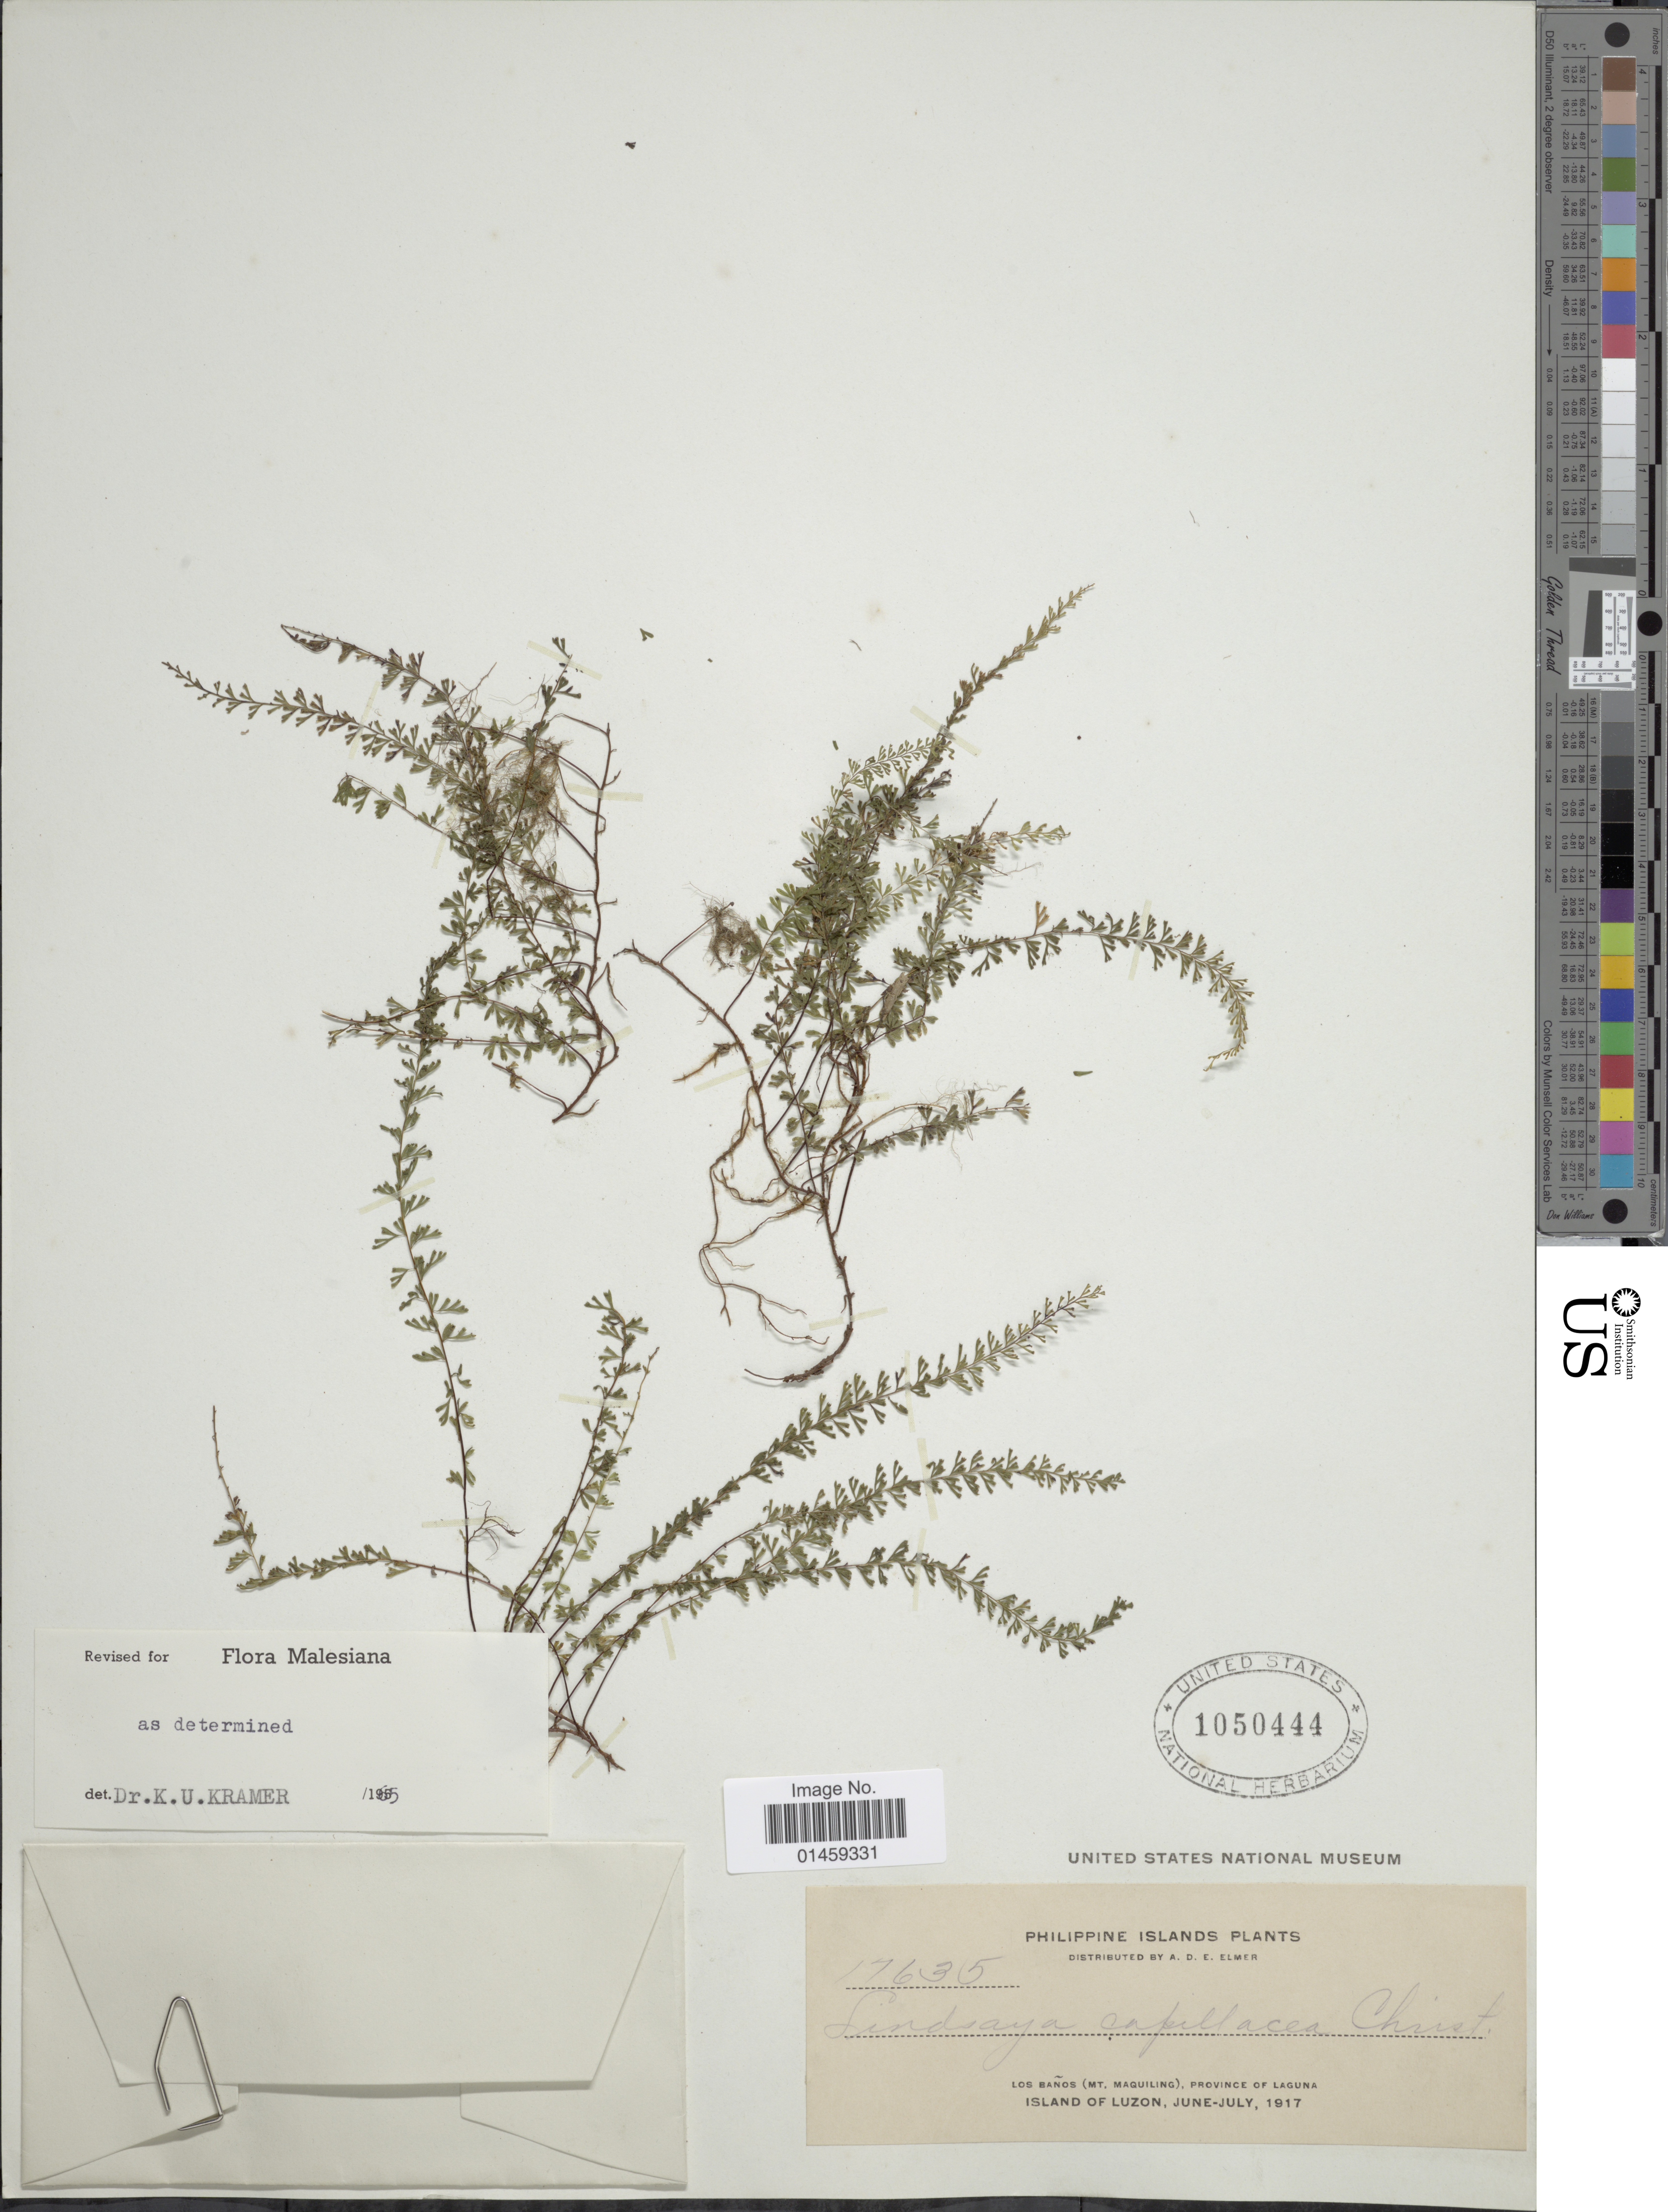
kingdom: Plantae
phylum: Tracheophyta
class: Polypodiopsida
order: Polypodiales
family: Lindsaeaceae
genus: Lindsaea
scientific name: Lindsaea capillacea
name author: Christ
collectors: A. D. E. Elmer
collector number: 17635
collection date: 1917-06/1917-07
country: Philippines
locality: Los Banos (Mt. Maquiling), Province of Laguna. Island of Luzon.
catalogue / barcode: US 1050444